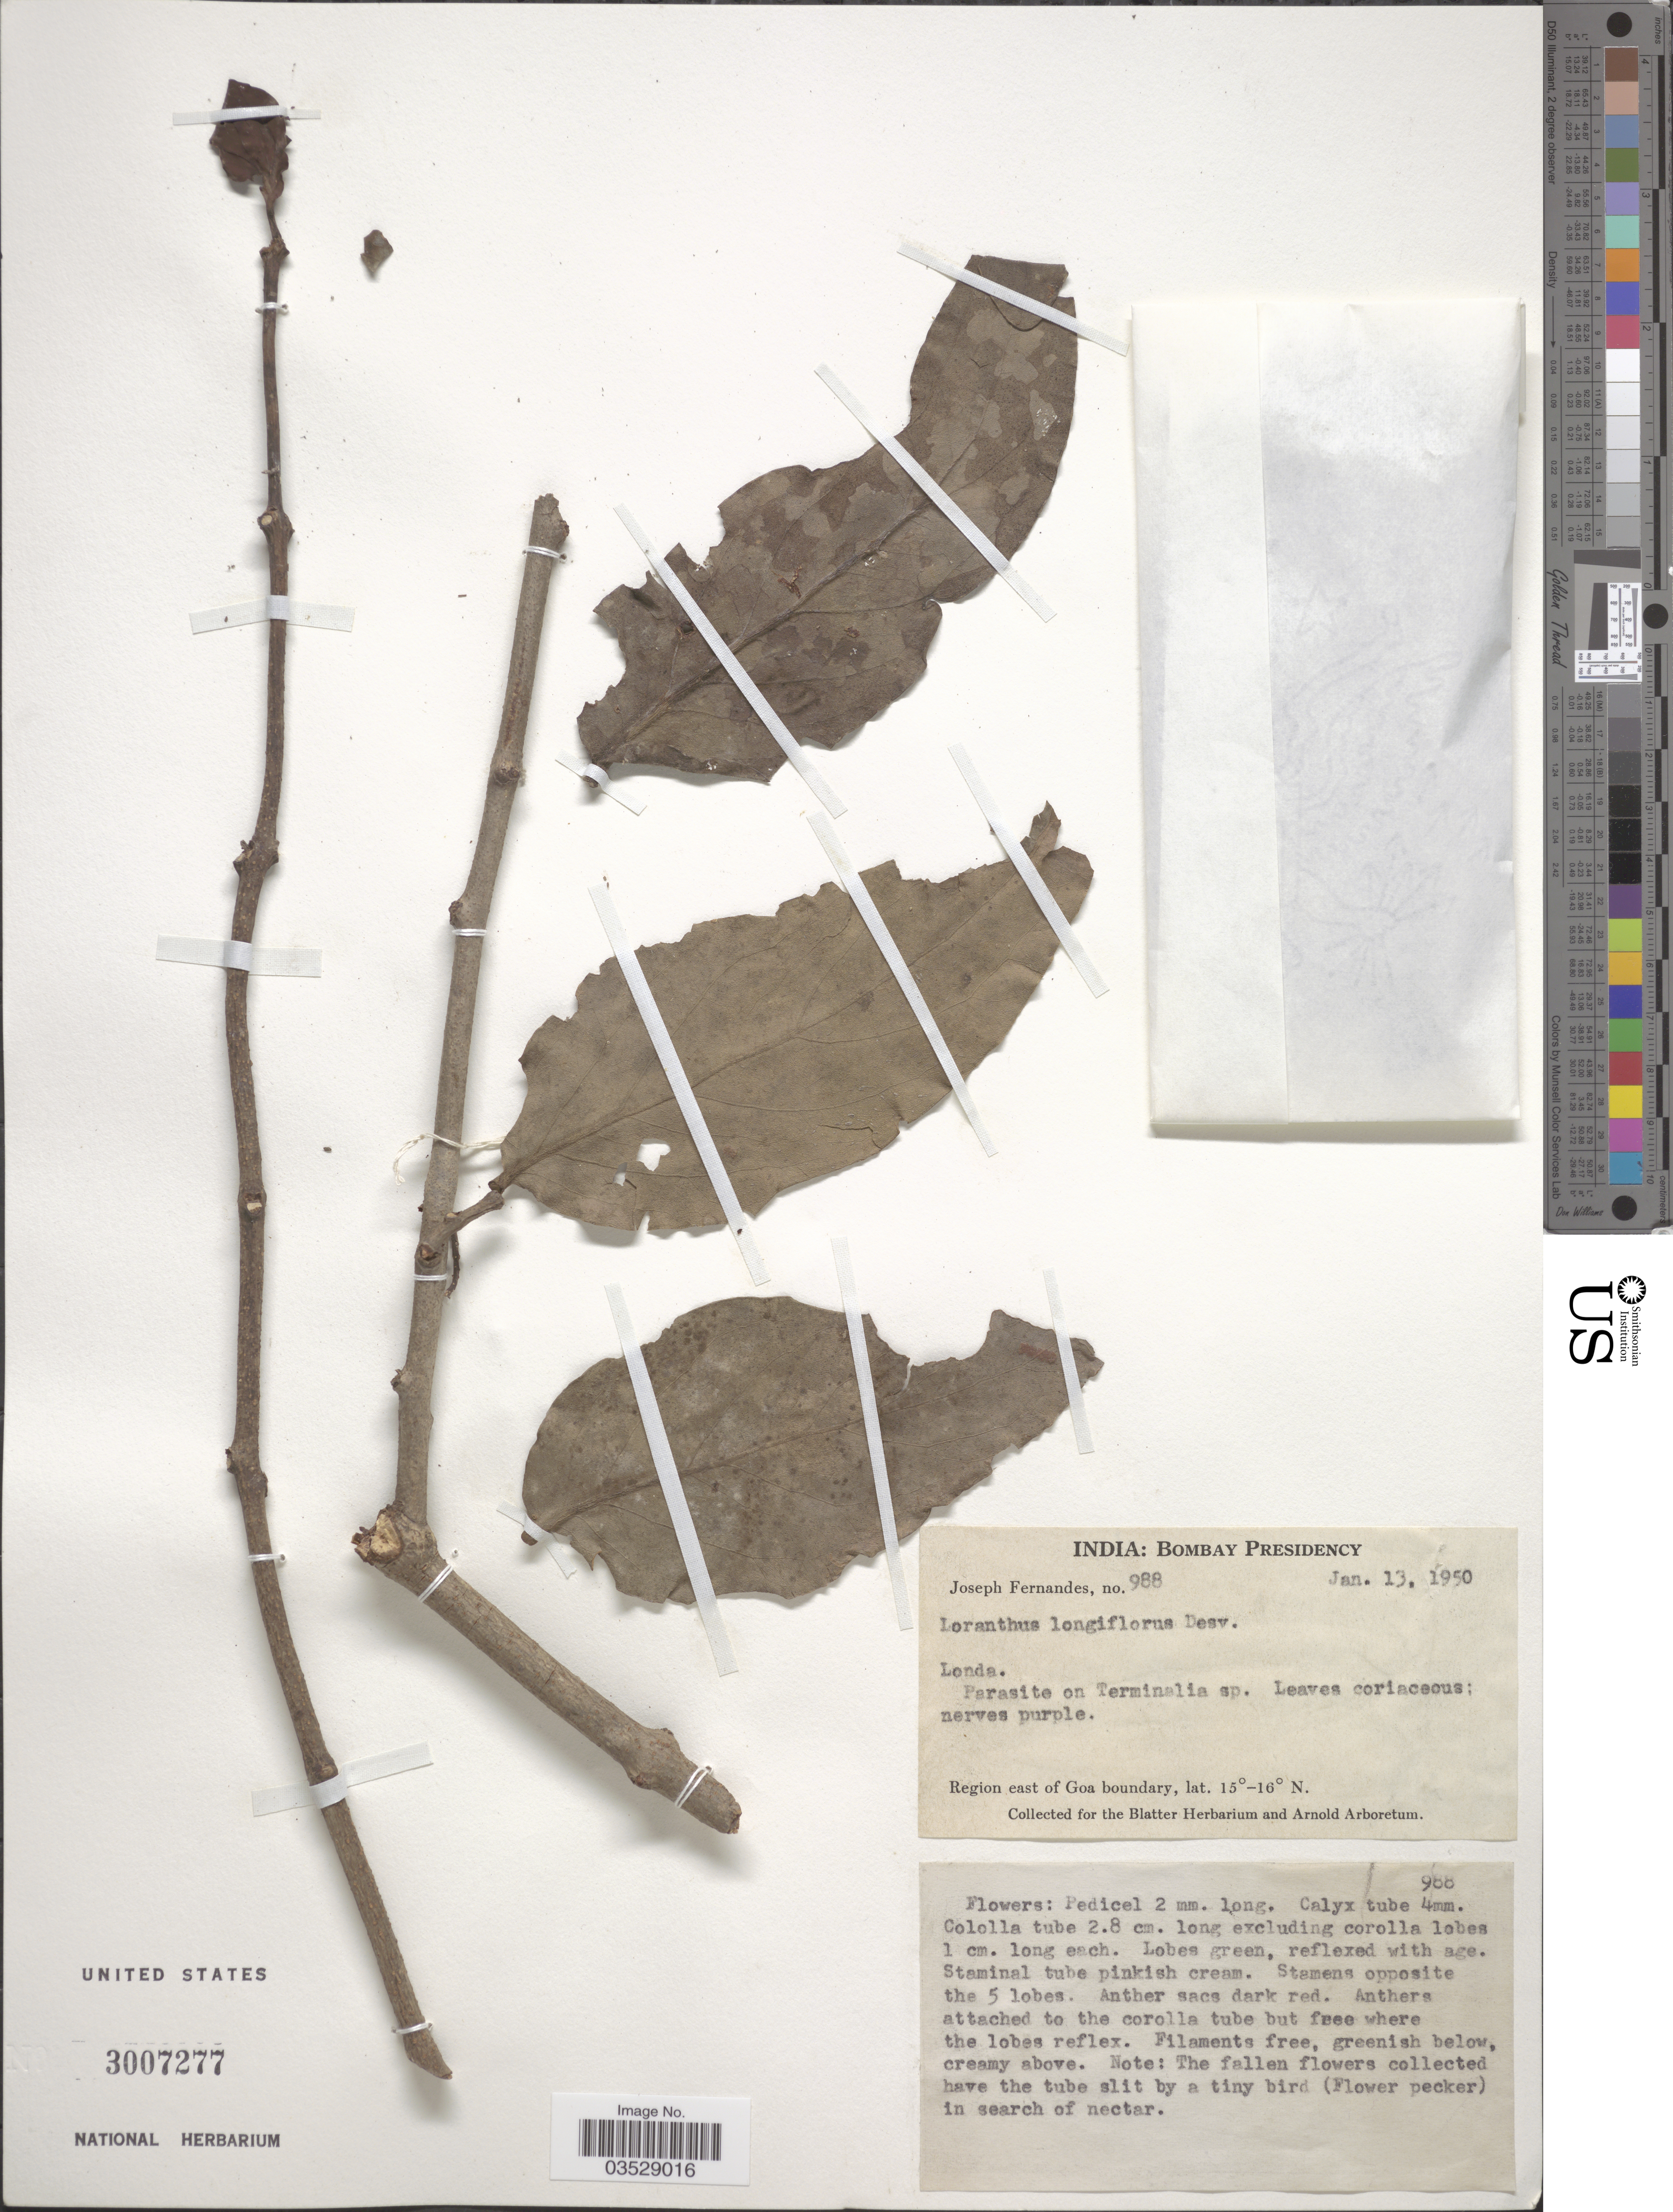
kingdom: Plantae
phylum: Tracheophyta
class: Magnoliopsida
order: Santalales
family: Loranthaceae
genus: Dendrophthoe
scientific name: Dendrophthoe falcata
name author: (L. f.) Ettingsh.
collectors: J. Fernandes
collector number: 988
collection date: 1950-01-13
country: India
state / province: Goa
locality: Bombay Presidency. Region east of Goa boundary.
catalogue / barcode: US 3007277